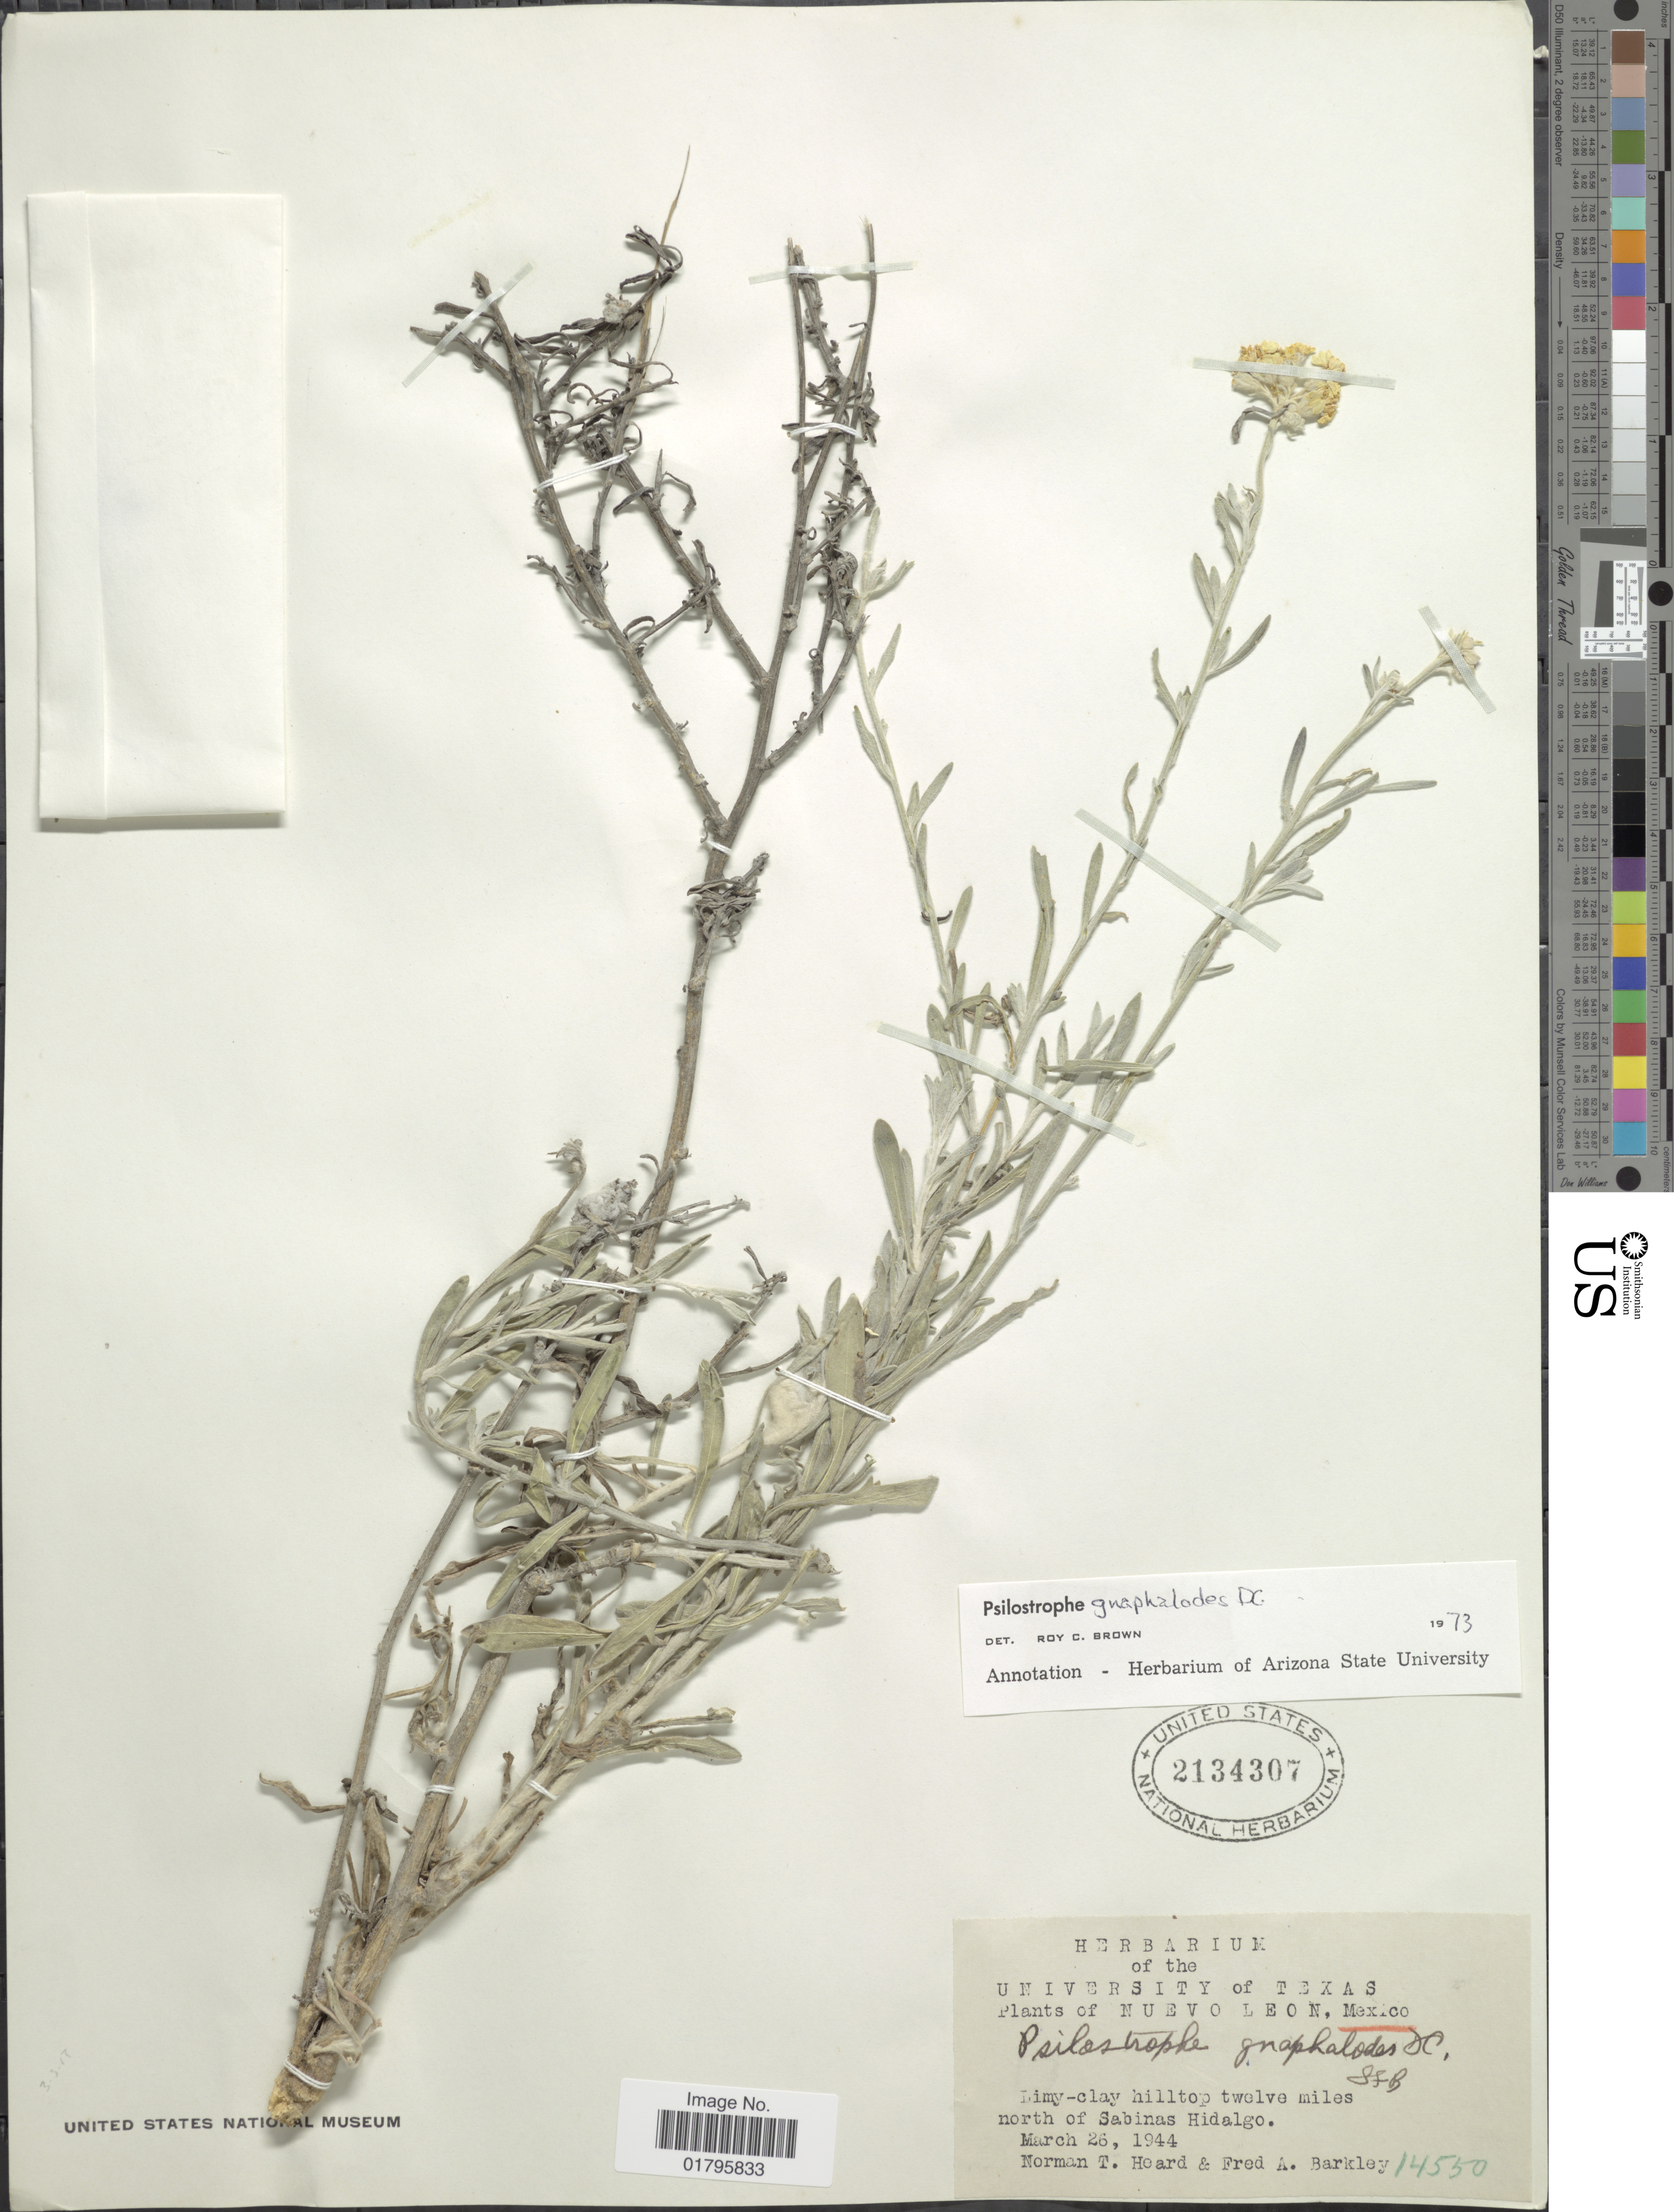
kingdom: Plantae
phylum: Tracheophyta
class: Magnoliopsida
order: Asterales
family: Asteraceae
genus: Psilostrophe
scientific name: Psilostrophe gnaphaloides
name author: DC.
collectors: N. Heard & F. A. Barkley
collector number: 14550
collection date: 1944-03-26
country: Mexico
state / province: Nuevo León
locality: Hilltop twelve miles north of Sabinas Hidalgo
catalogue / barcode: US 2134307